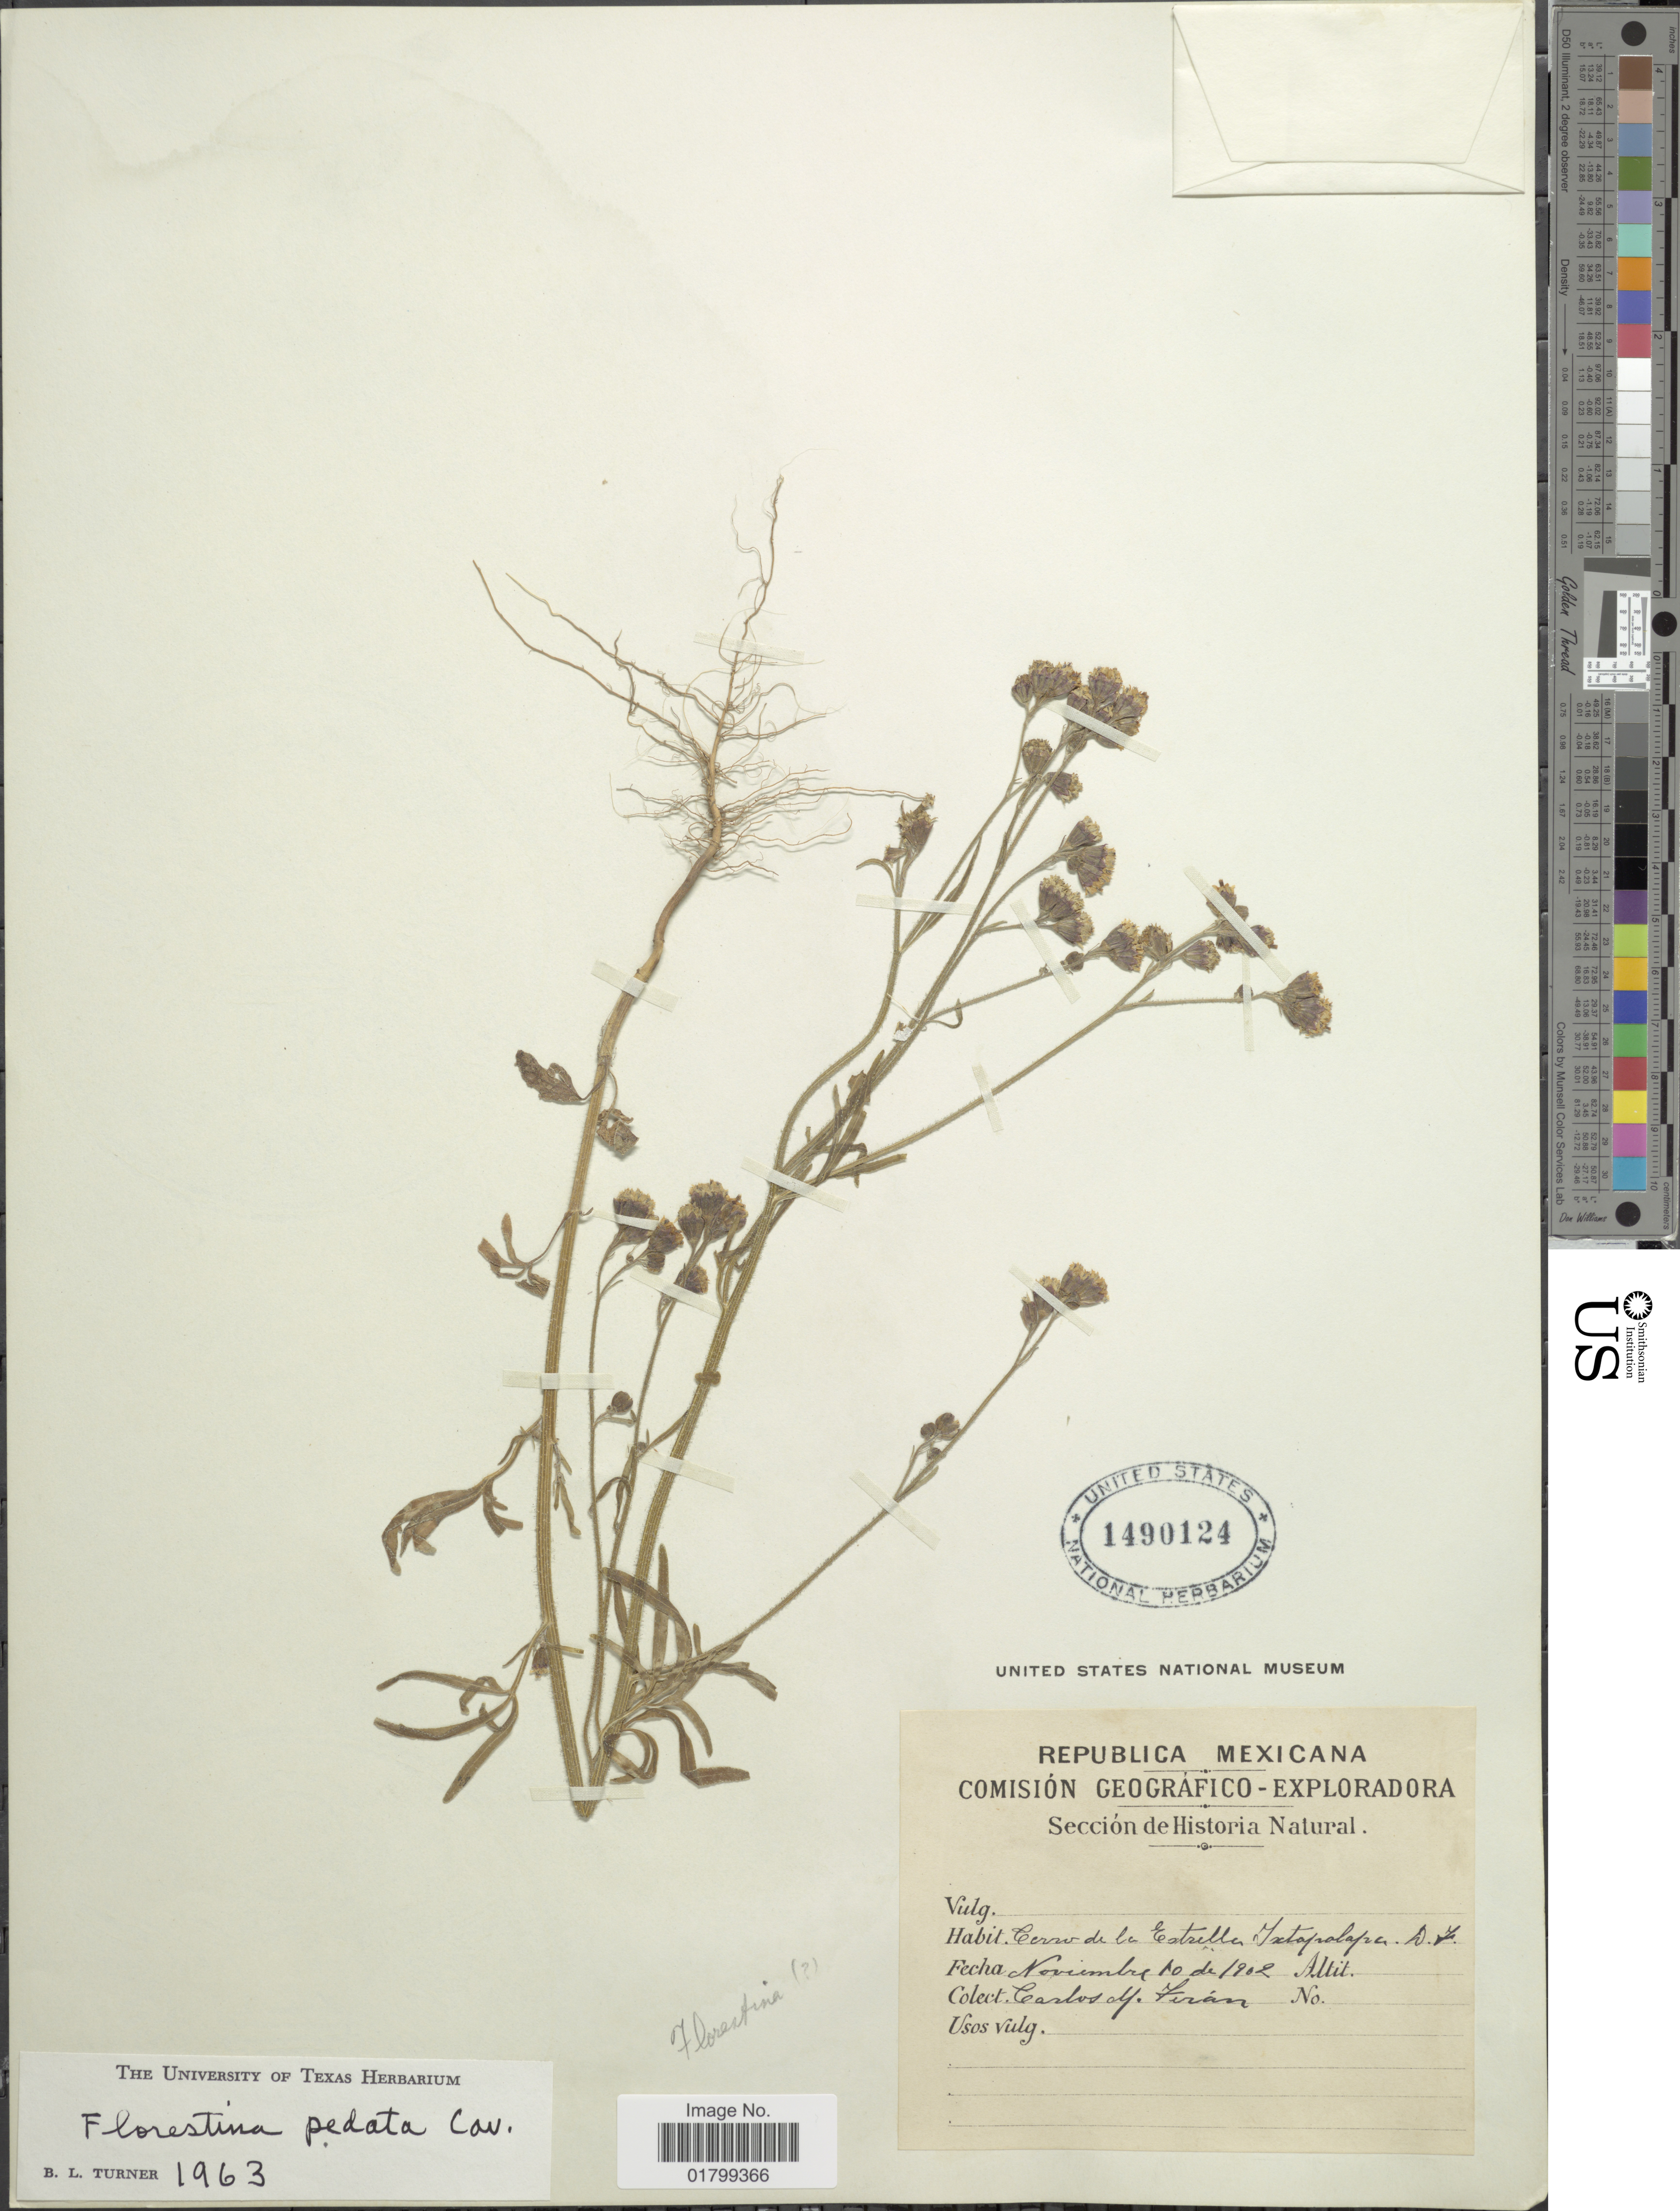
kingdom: Plantae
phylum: Tracheophyta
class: Magnoliopsida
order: Asterales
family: Asteraceae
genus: Florestina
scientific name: Florestina pedata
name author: (Cav.) Cass.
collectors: C. Terán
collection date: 1902-11-10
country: Mexico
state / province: Distrito Federal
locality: Cerro de la Estrella Ixtapalapa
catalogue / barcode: US 1490124